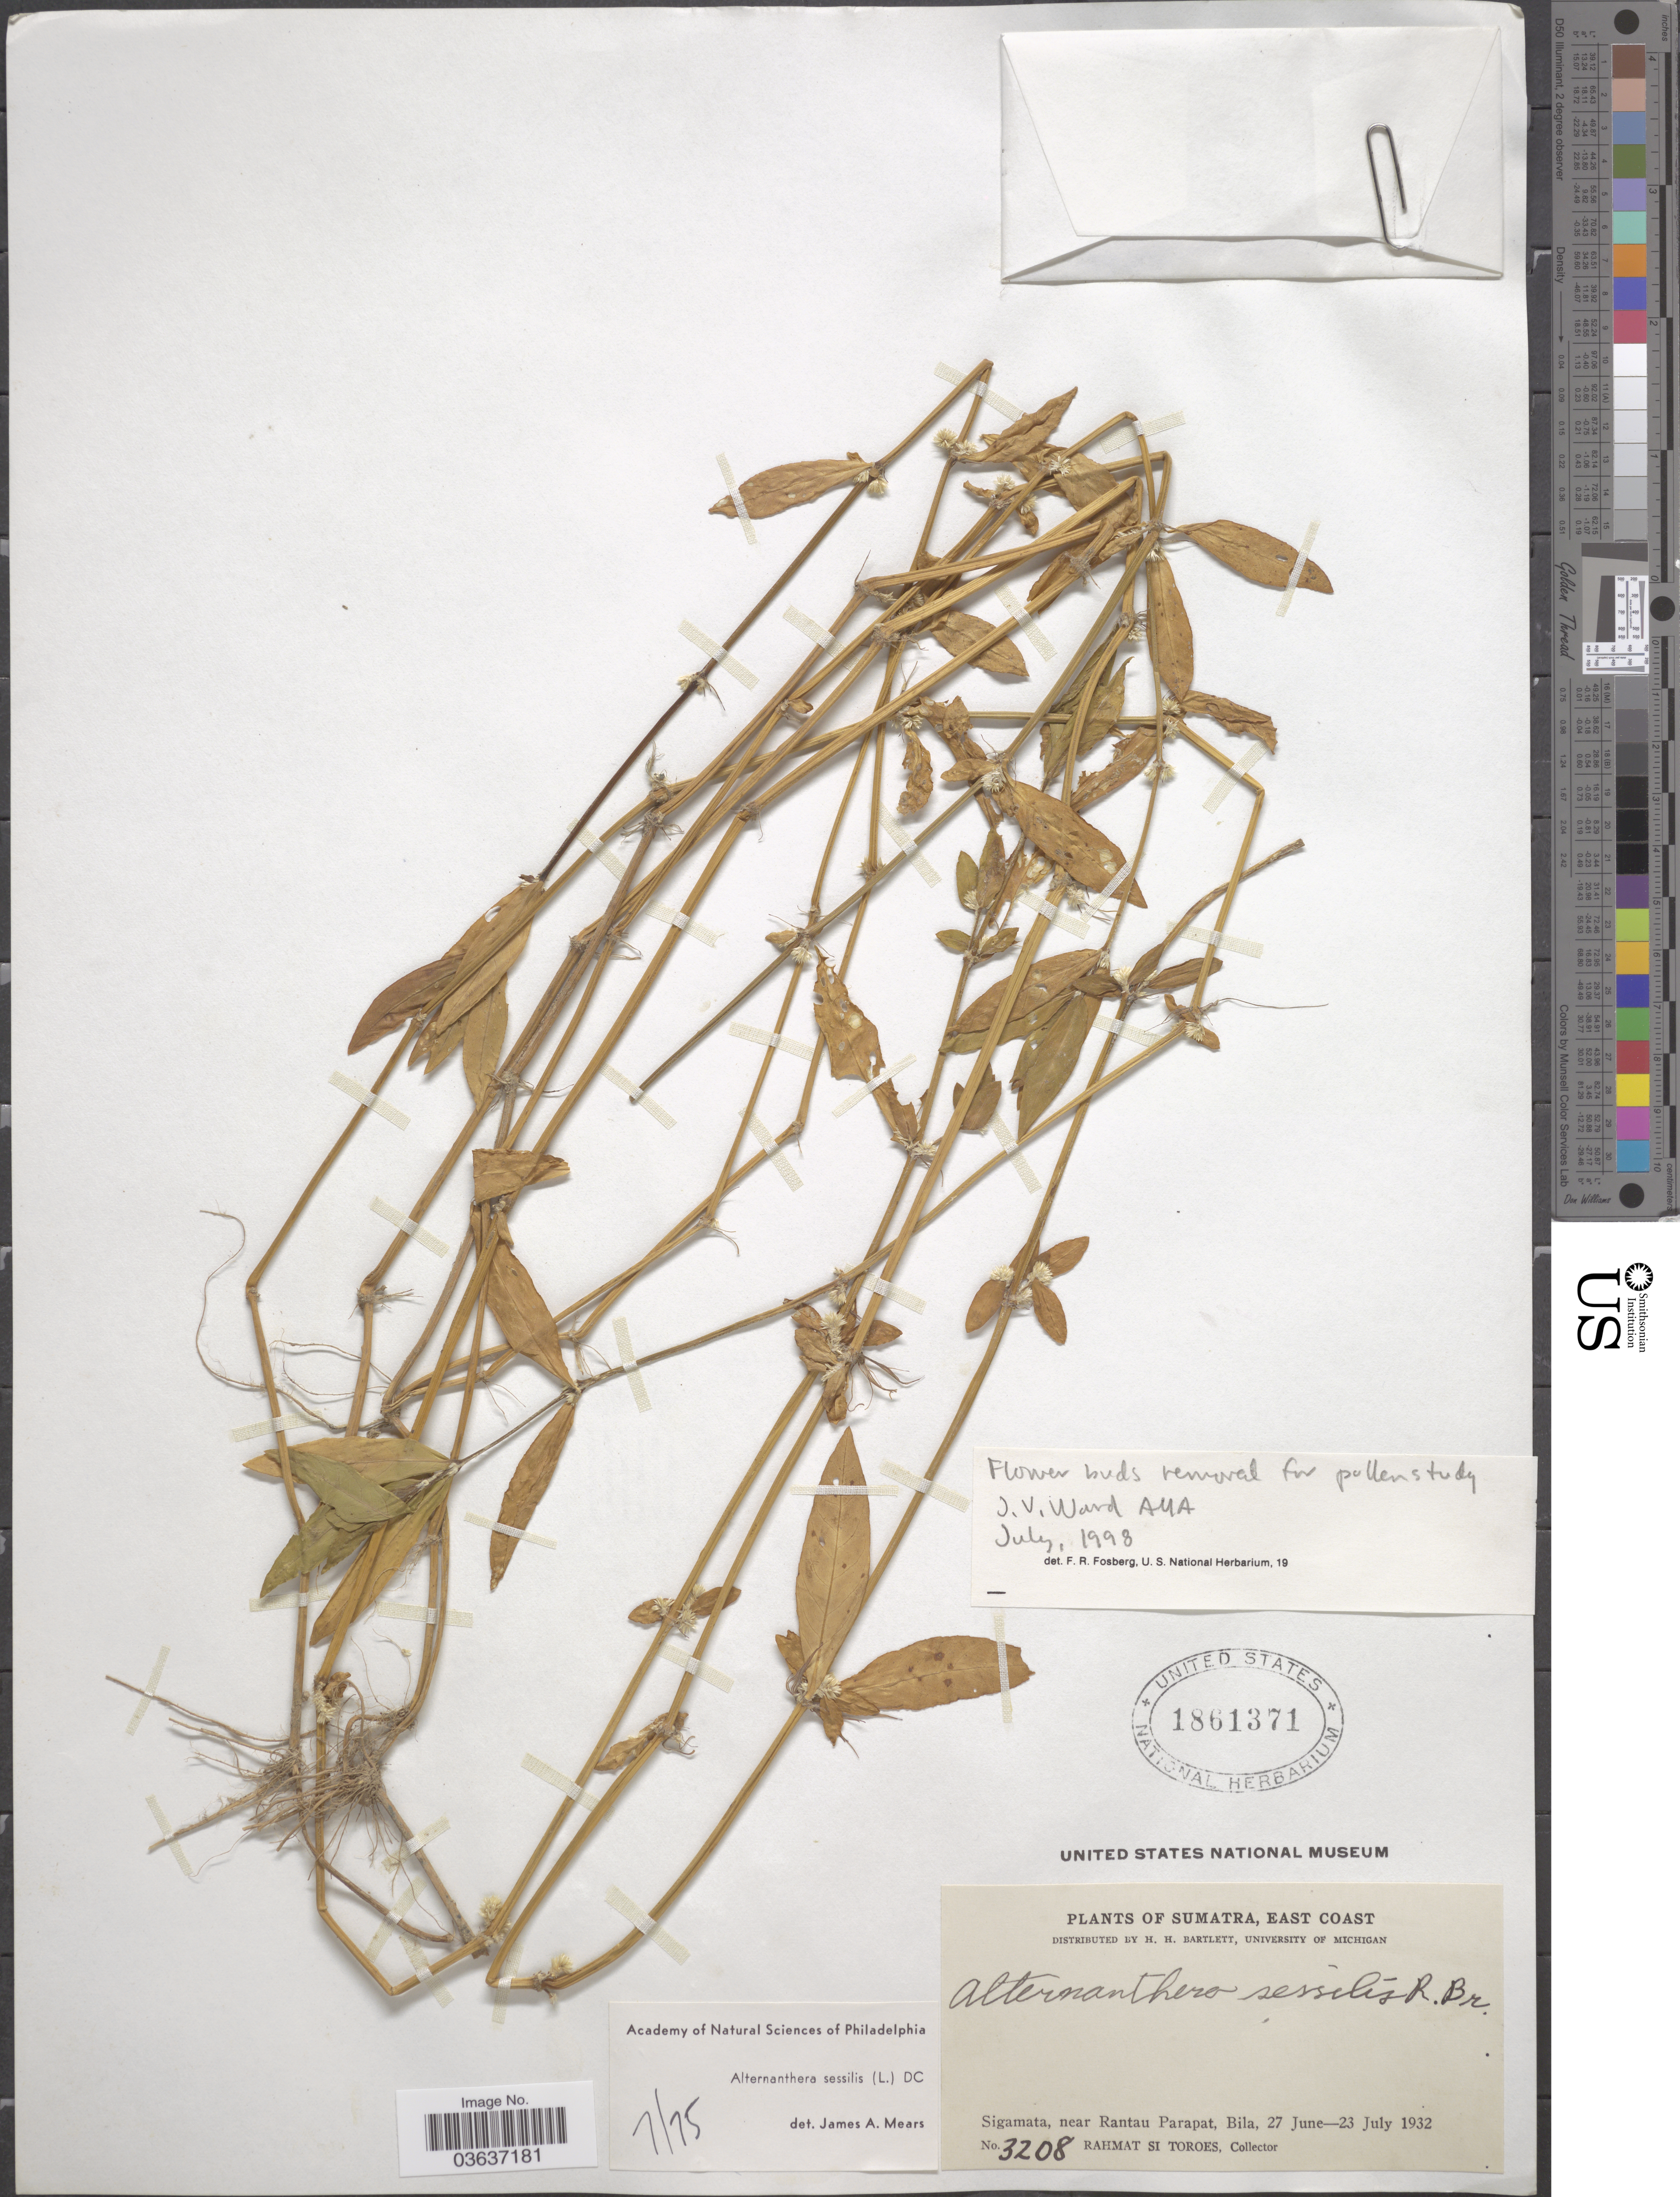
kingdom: Plantae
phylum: Tracheophyta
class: Magnoliopsida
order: Caryophyllales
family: Amaranthaceae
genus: Alternanthera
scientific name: Alternanthera sessilis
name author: (L.) DC.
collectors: Rahmat Si Boeea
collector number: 3208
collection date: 1932-06-27/1932-07-23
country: Indonesia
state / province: Sumatra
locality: East Coast. Sigamata, near Rantau parapat, Bila.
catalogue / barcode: US 1861371